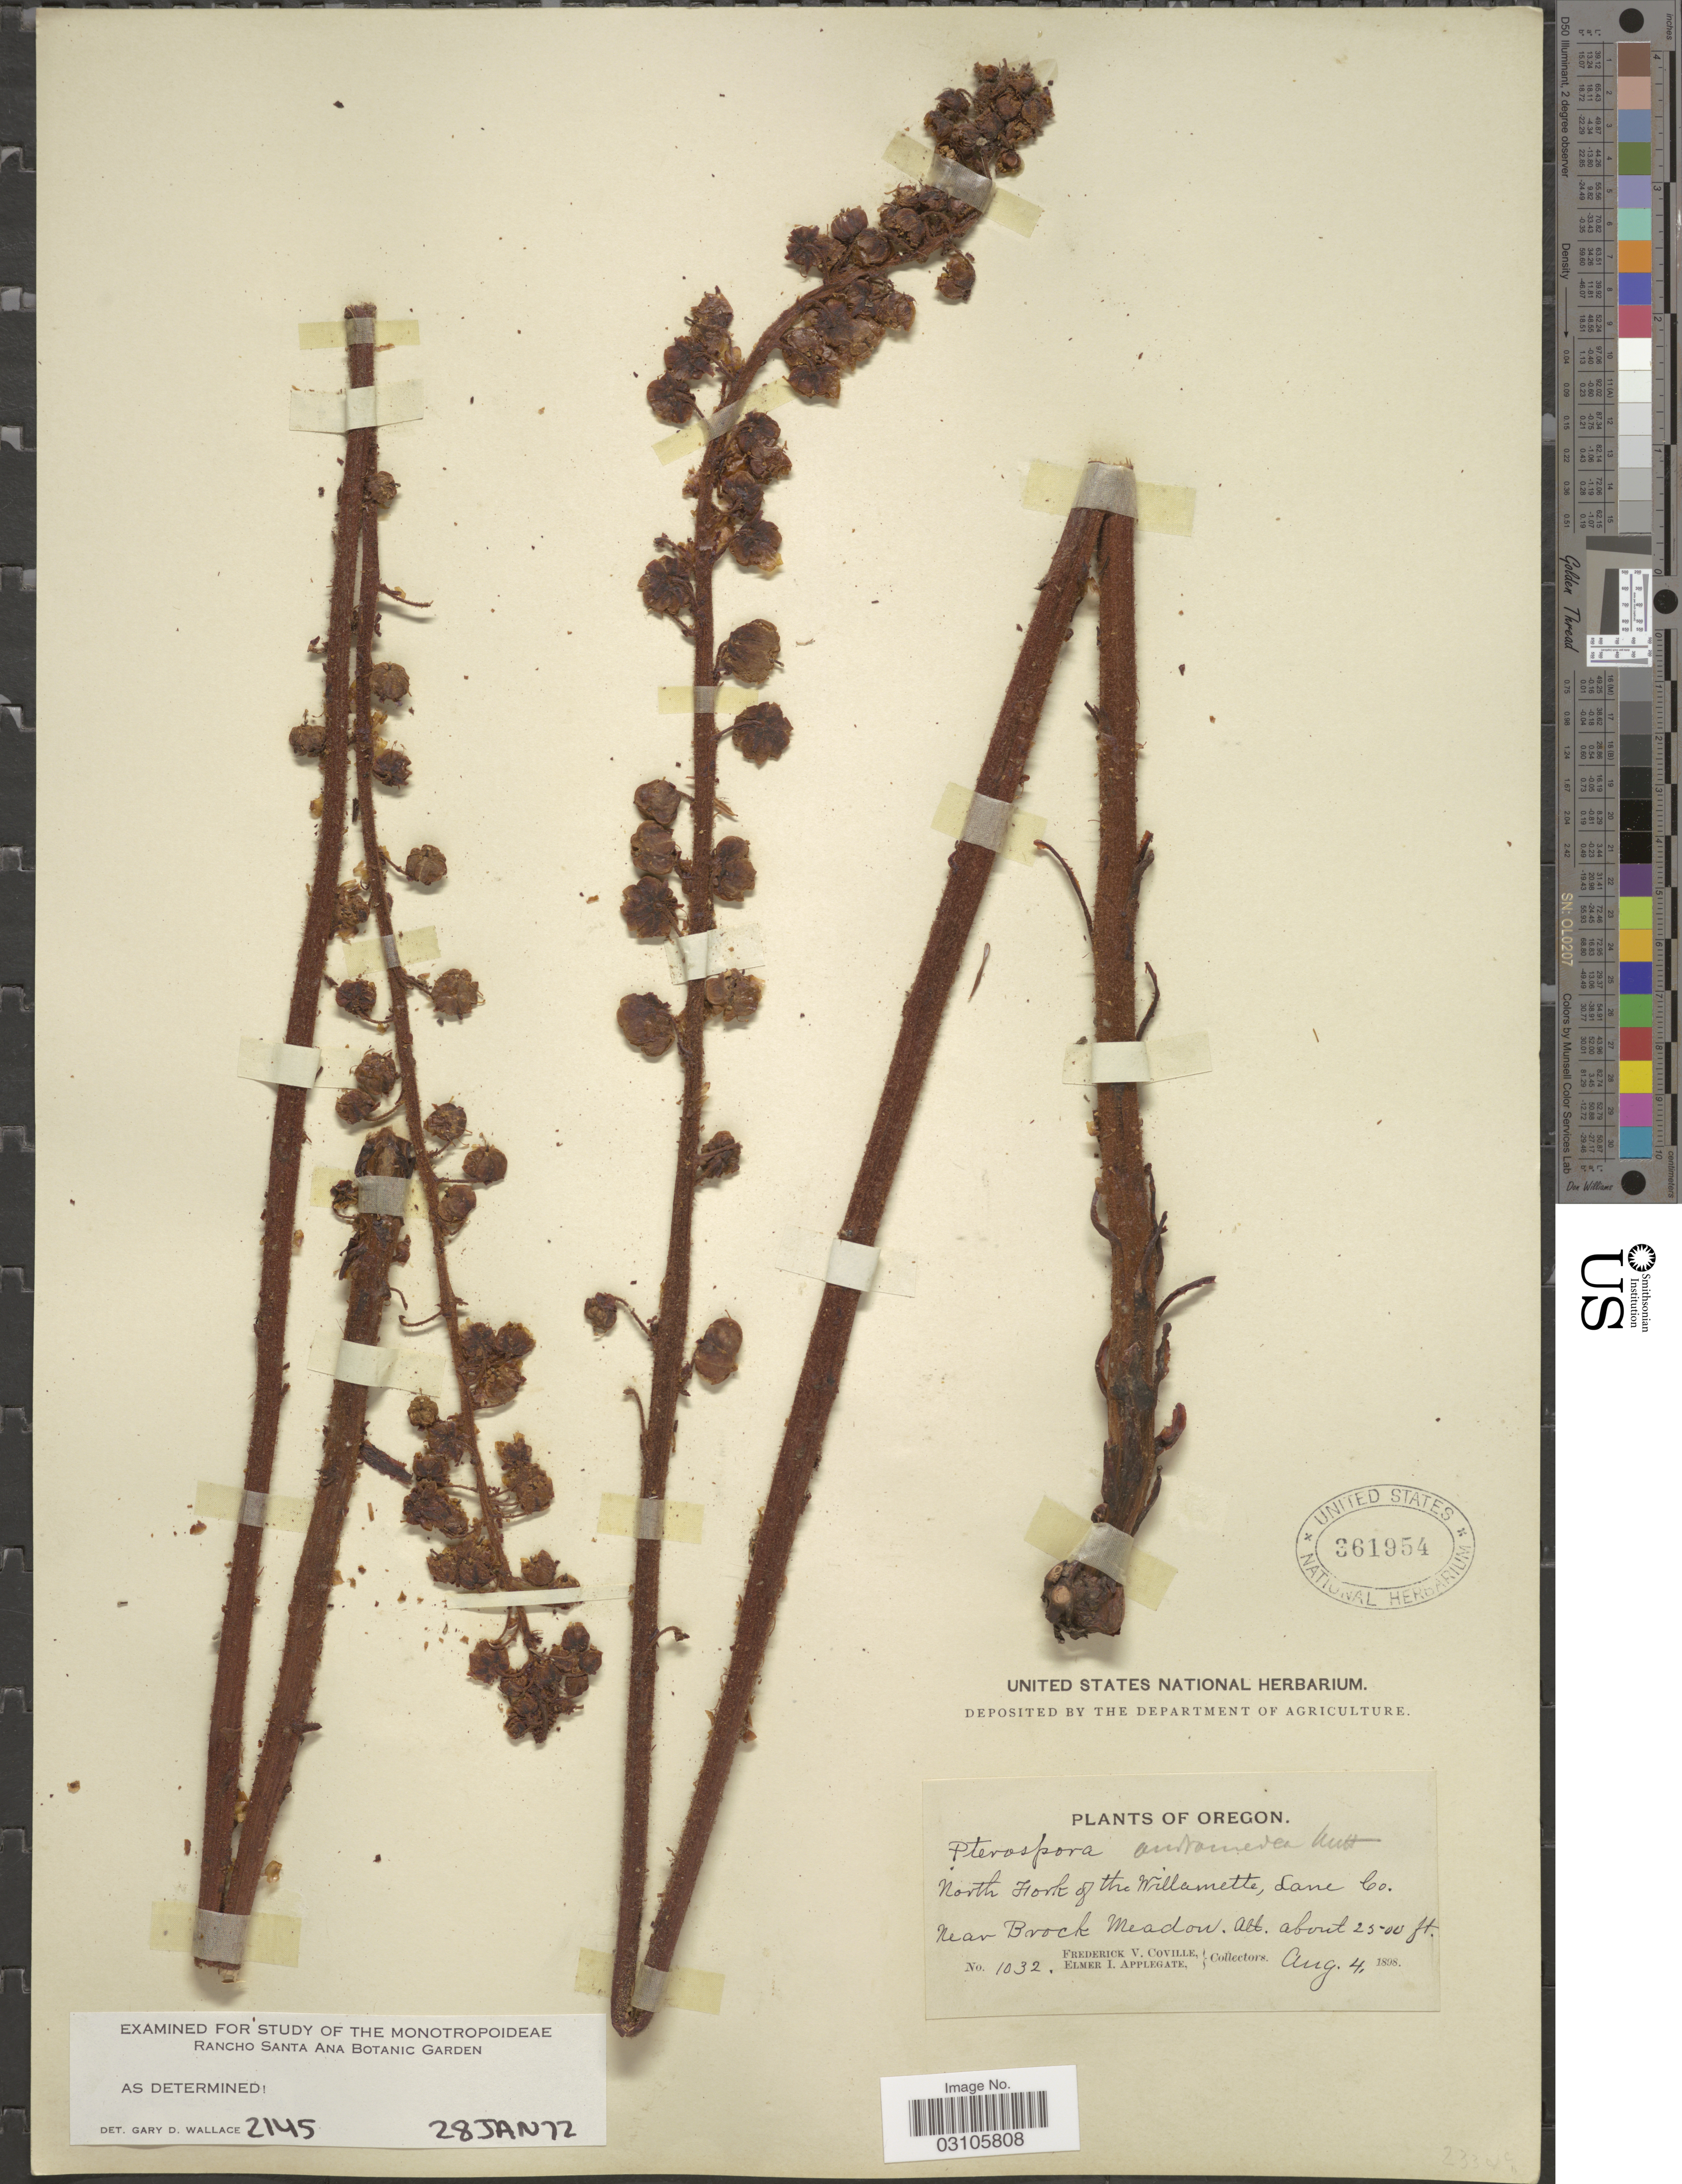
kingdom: Plantae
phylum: Tracheophyta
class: Magnoliopsida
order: Ericales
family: Ericaceae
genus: Pterospora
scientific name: Pterospora andromedea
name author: Nutt.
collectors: F. V. Coville & E. I. Applegate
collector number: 1032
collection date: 1898-08-04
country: United States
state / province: Oregon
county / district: Lane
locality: North Fork of the Willamette, Lane Co. Near Brock Meadow.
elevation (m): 762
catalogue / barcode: US 361954